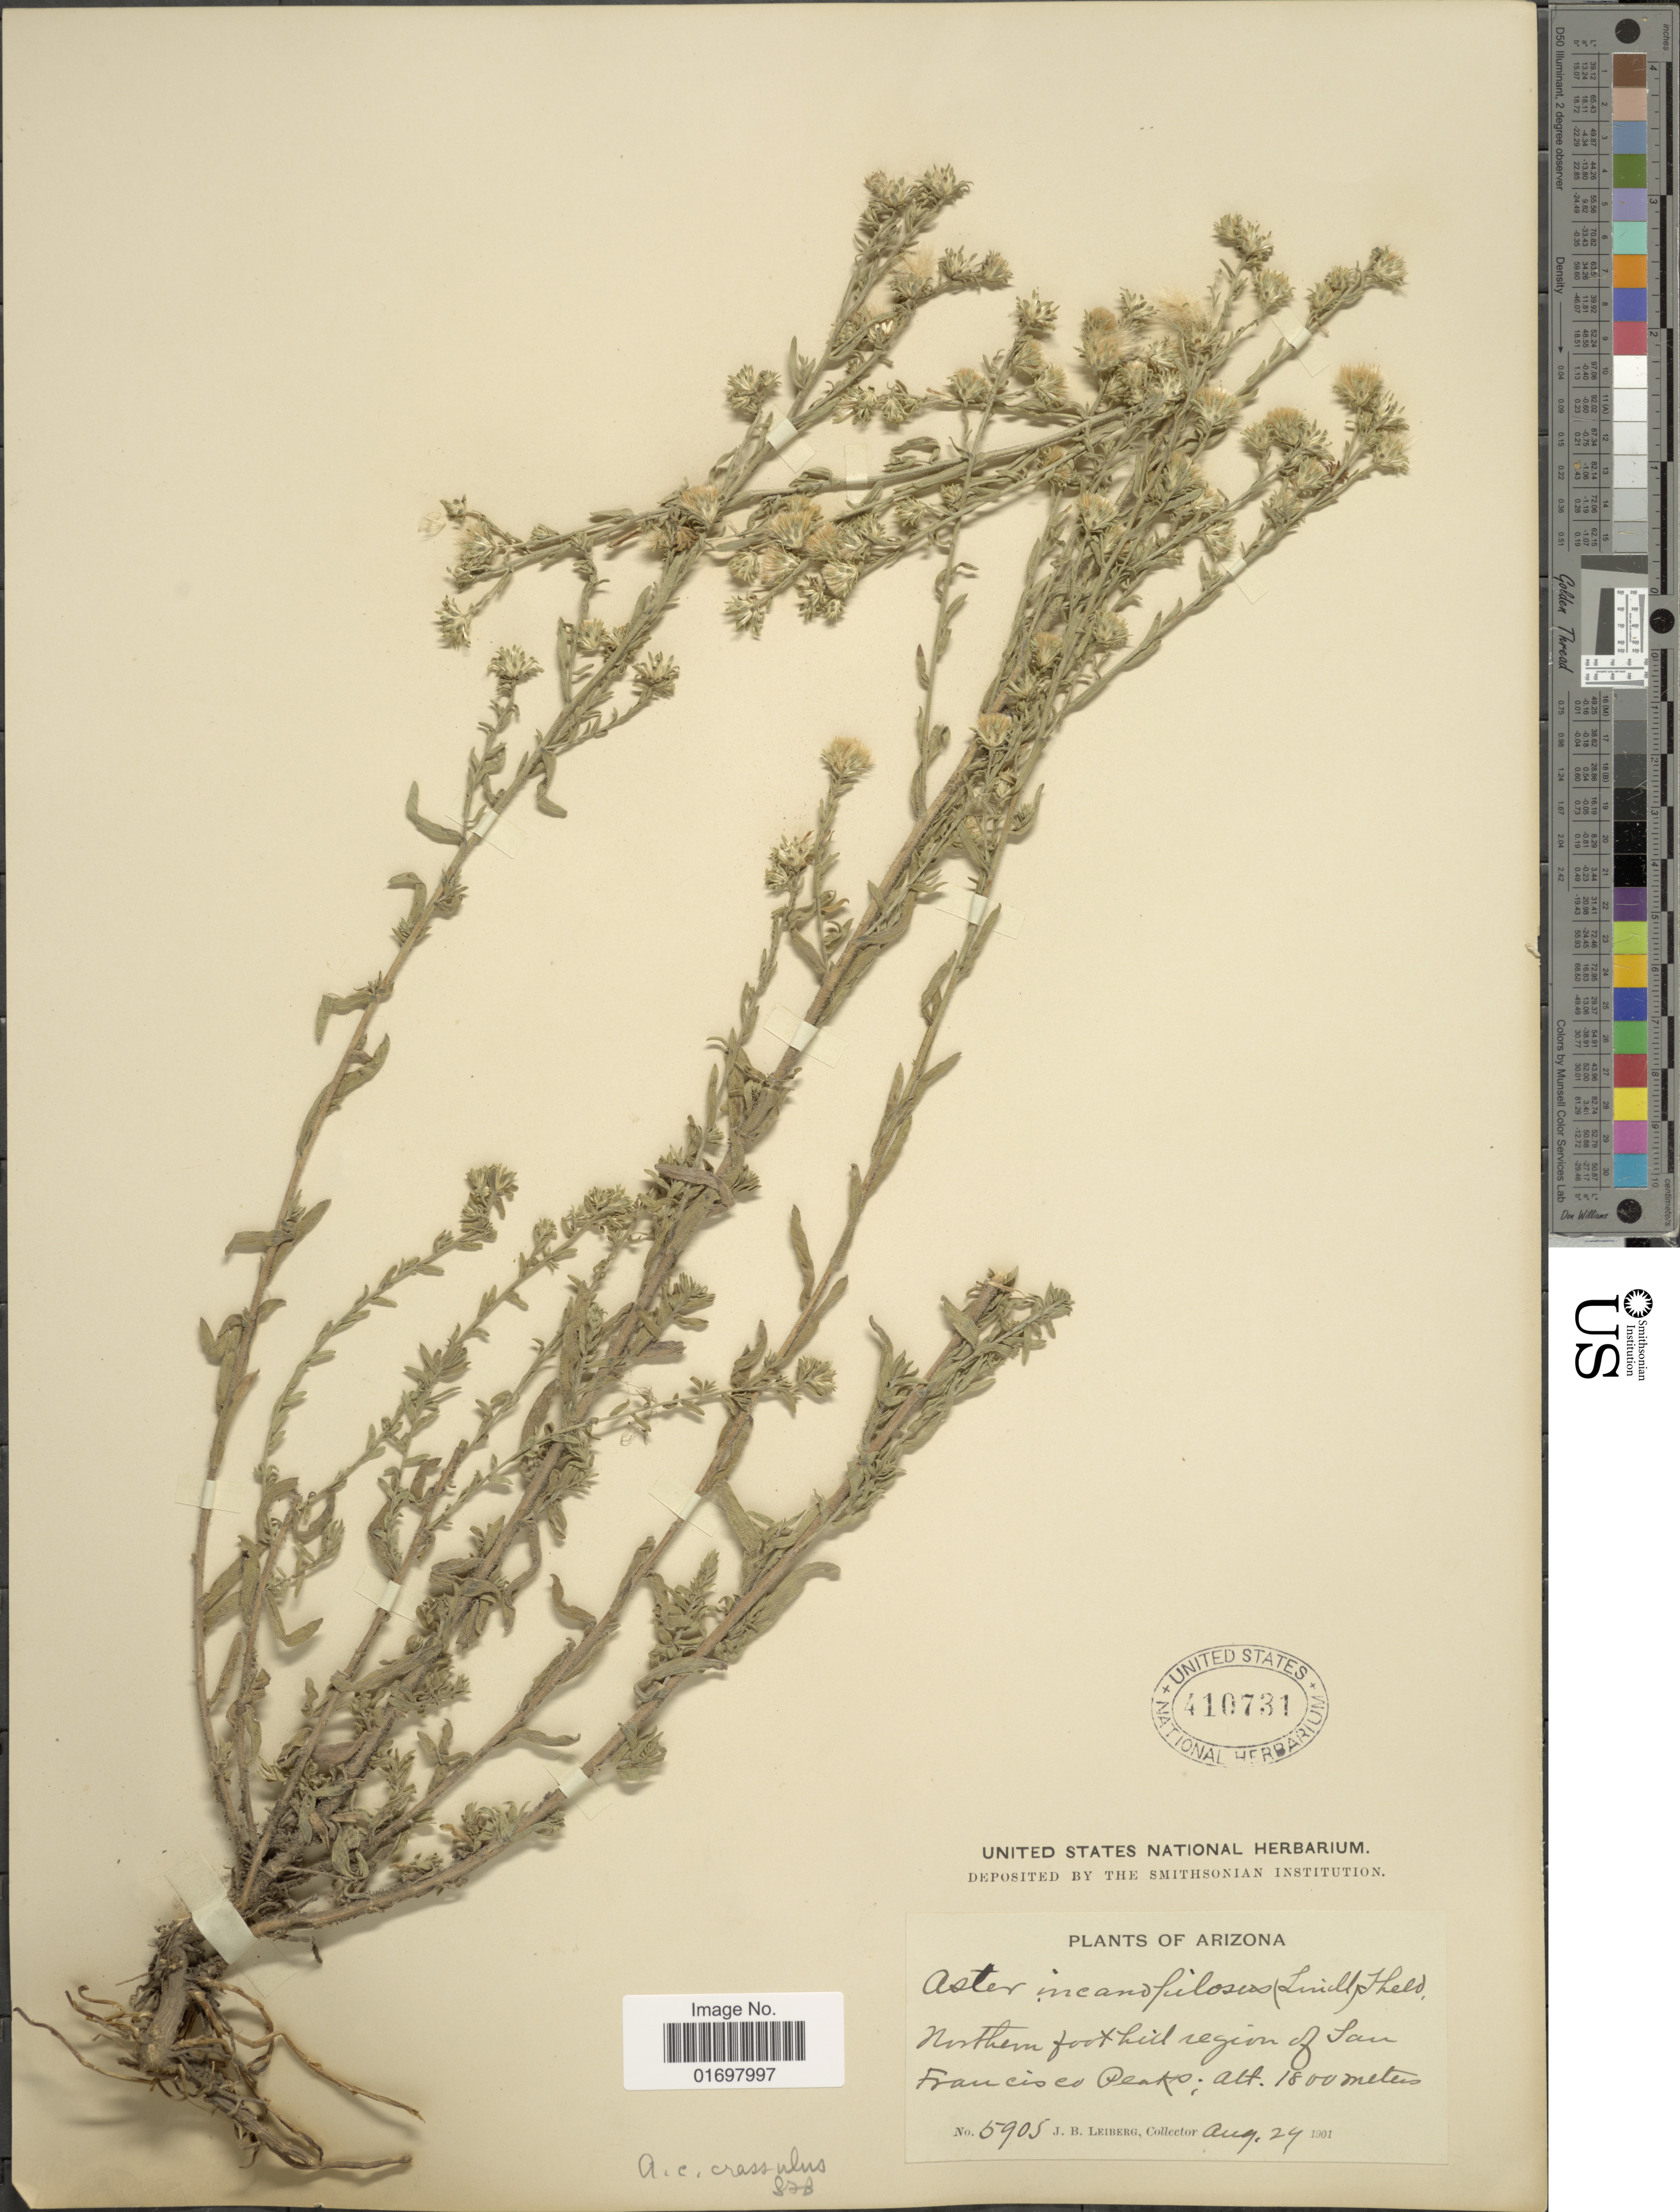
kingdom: Plantae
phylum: Tracheophyta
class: Magnoliopsida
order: Asterales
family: Asteraceae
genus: Symphyotrichum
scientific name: Symphyotrichum falcatum var. commutatum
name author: (Torr. & A. Gray) G.L. Nesom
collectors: J. B. Leiberg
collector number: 5905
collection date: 1901-08-29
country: United States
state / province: Arizona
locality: Northern foothid region of San Francisco Peaks.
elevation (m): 1800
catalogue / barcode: US 410731